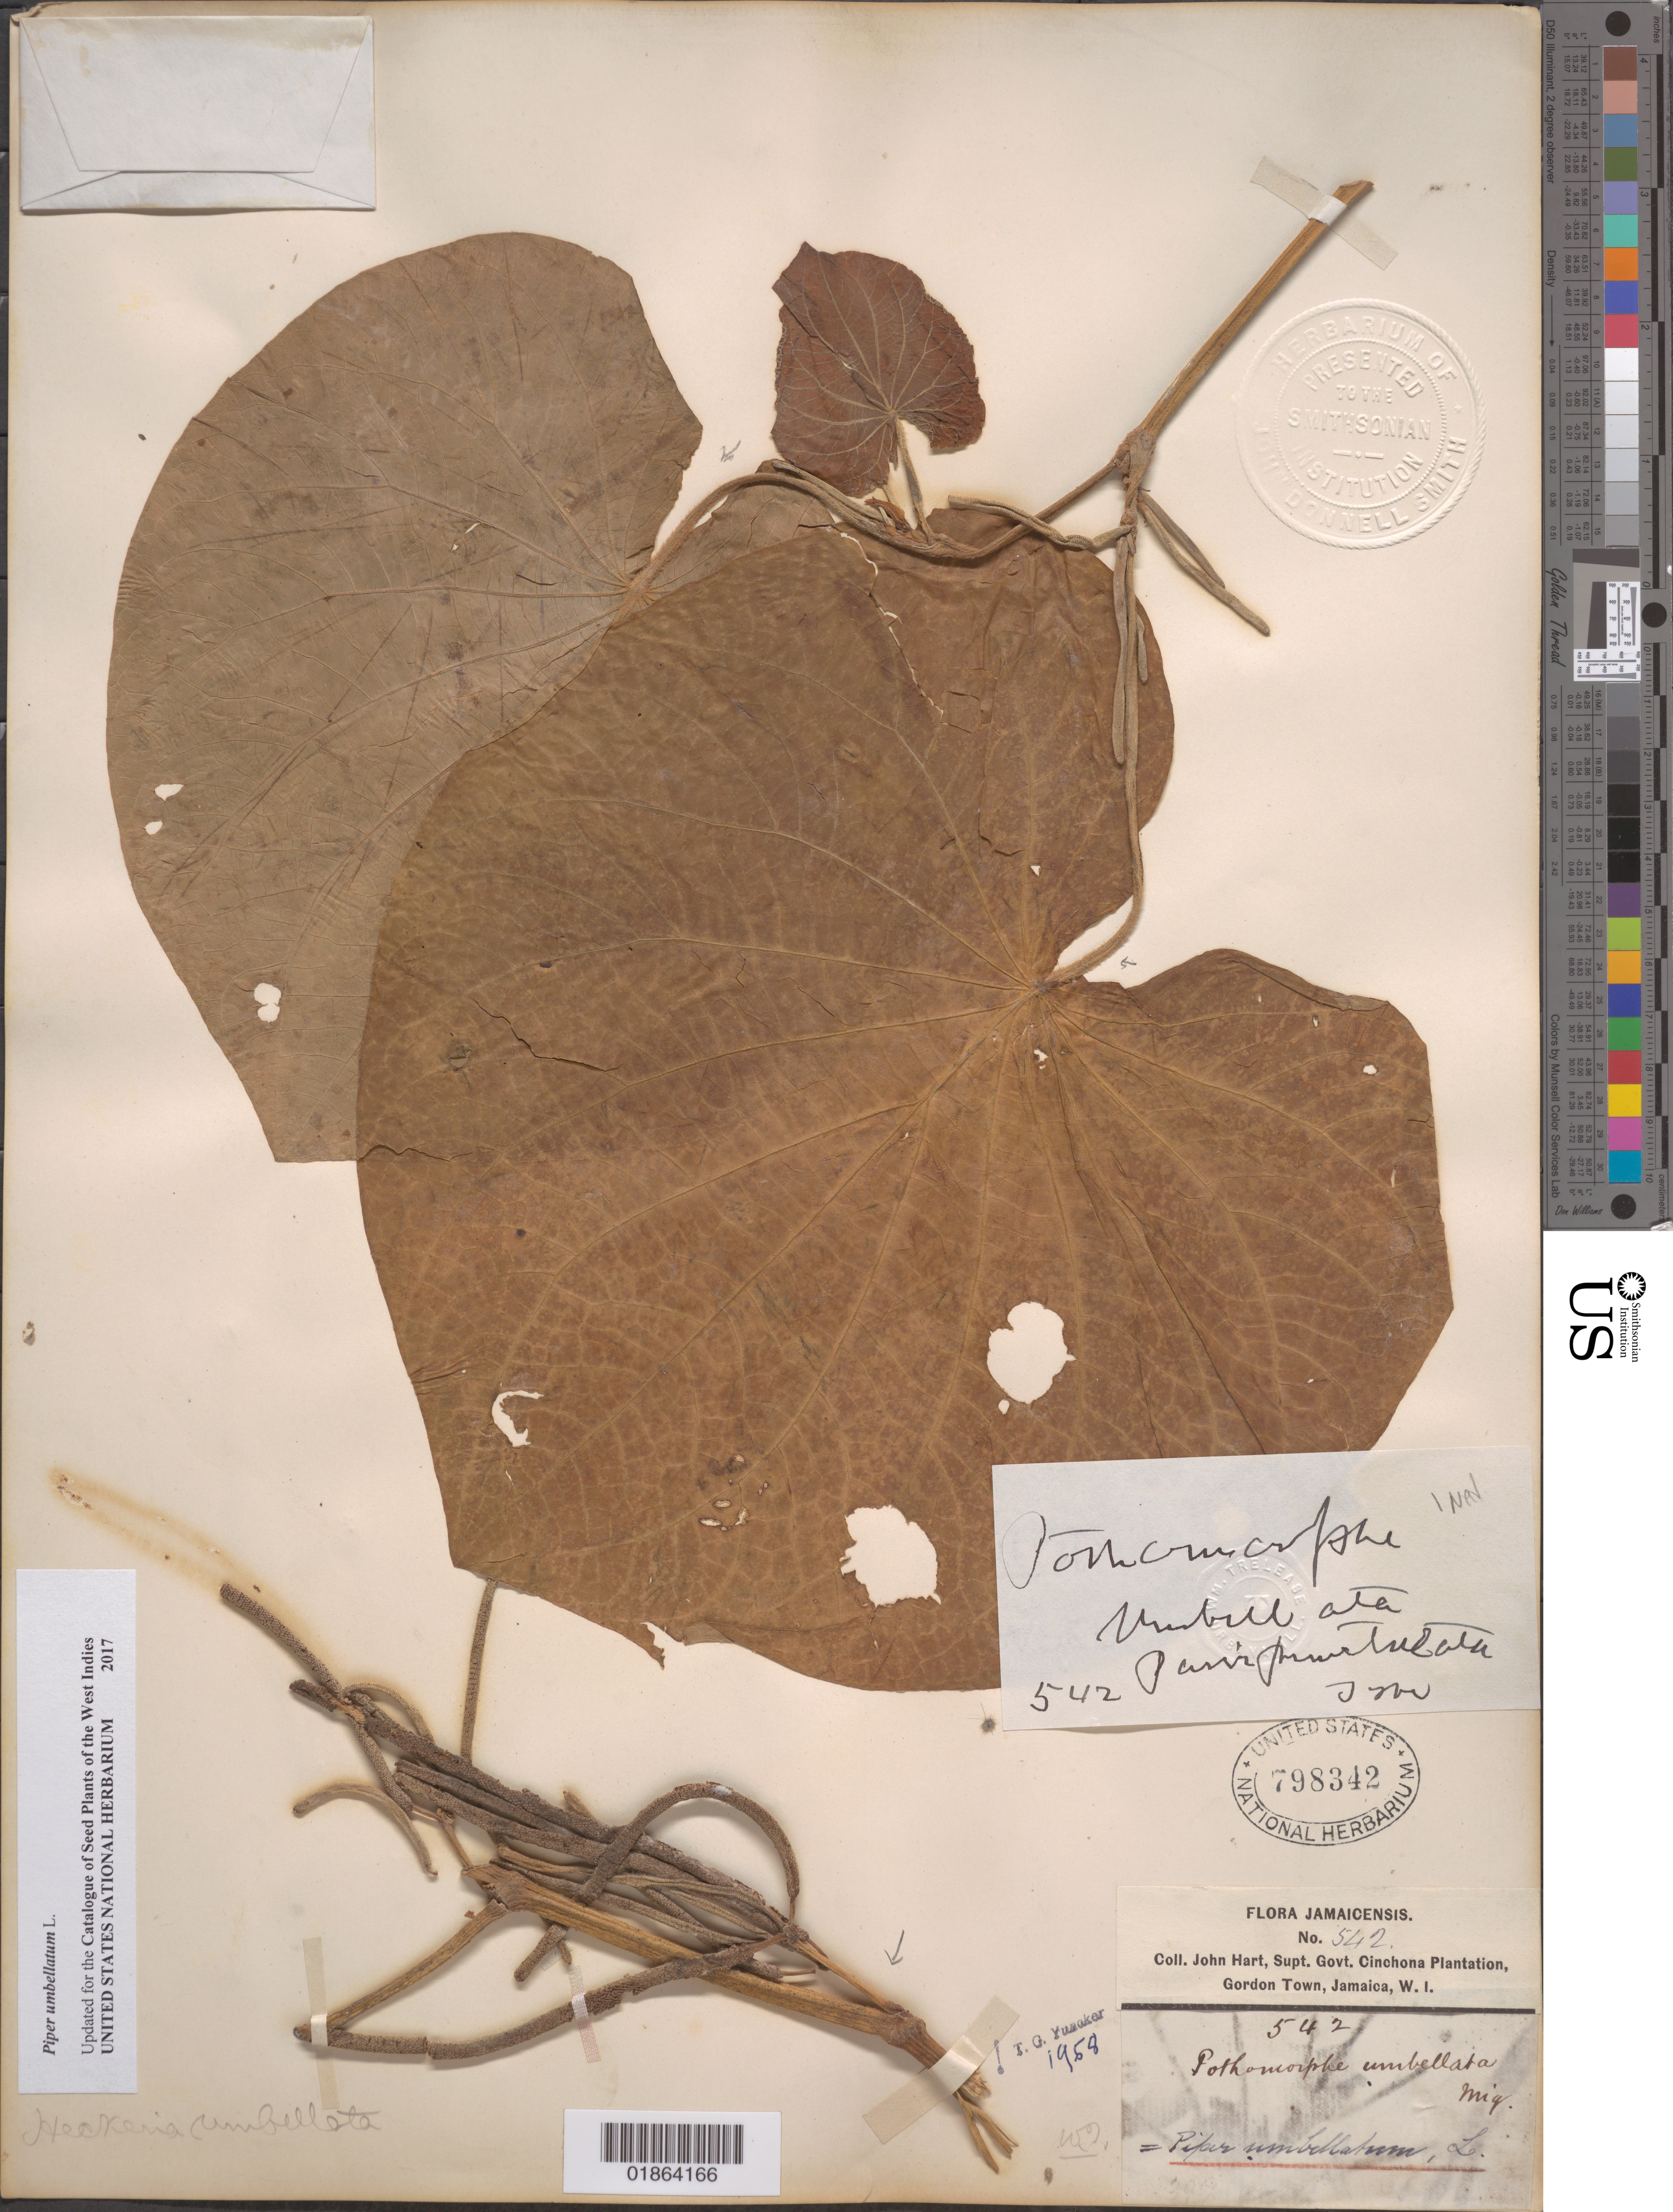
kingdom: Plantae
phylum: Tracheophyta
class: Magnoliopsida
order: Piperales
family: Piperaceae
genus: Piper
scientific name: Piper umbellatum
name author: L.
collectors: J. H. Hart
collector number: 542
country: Jamaica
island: Jamaica I.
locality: Cinchona Plantation, Gordon Town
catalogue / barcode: US 798342